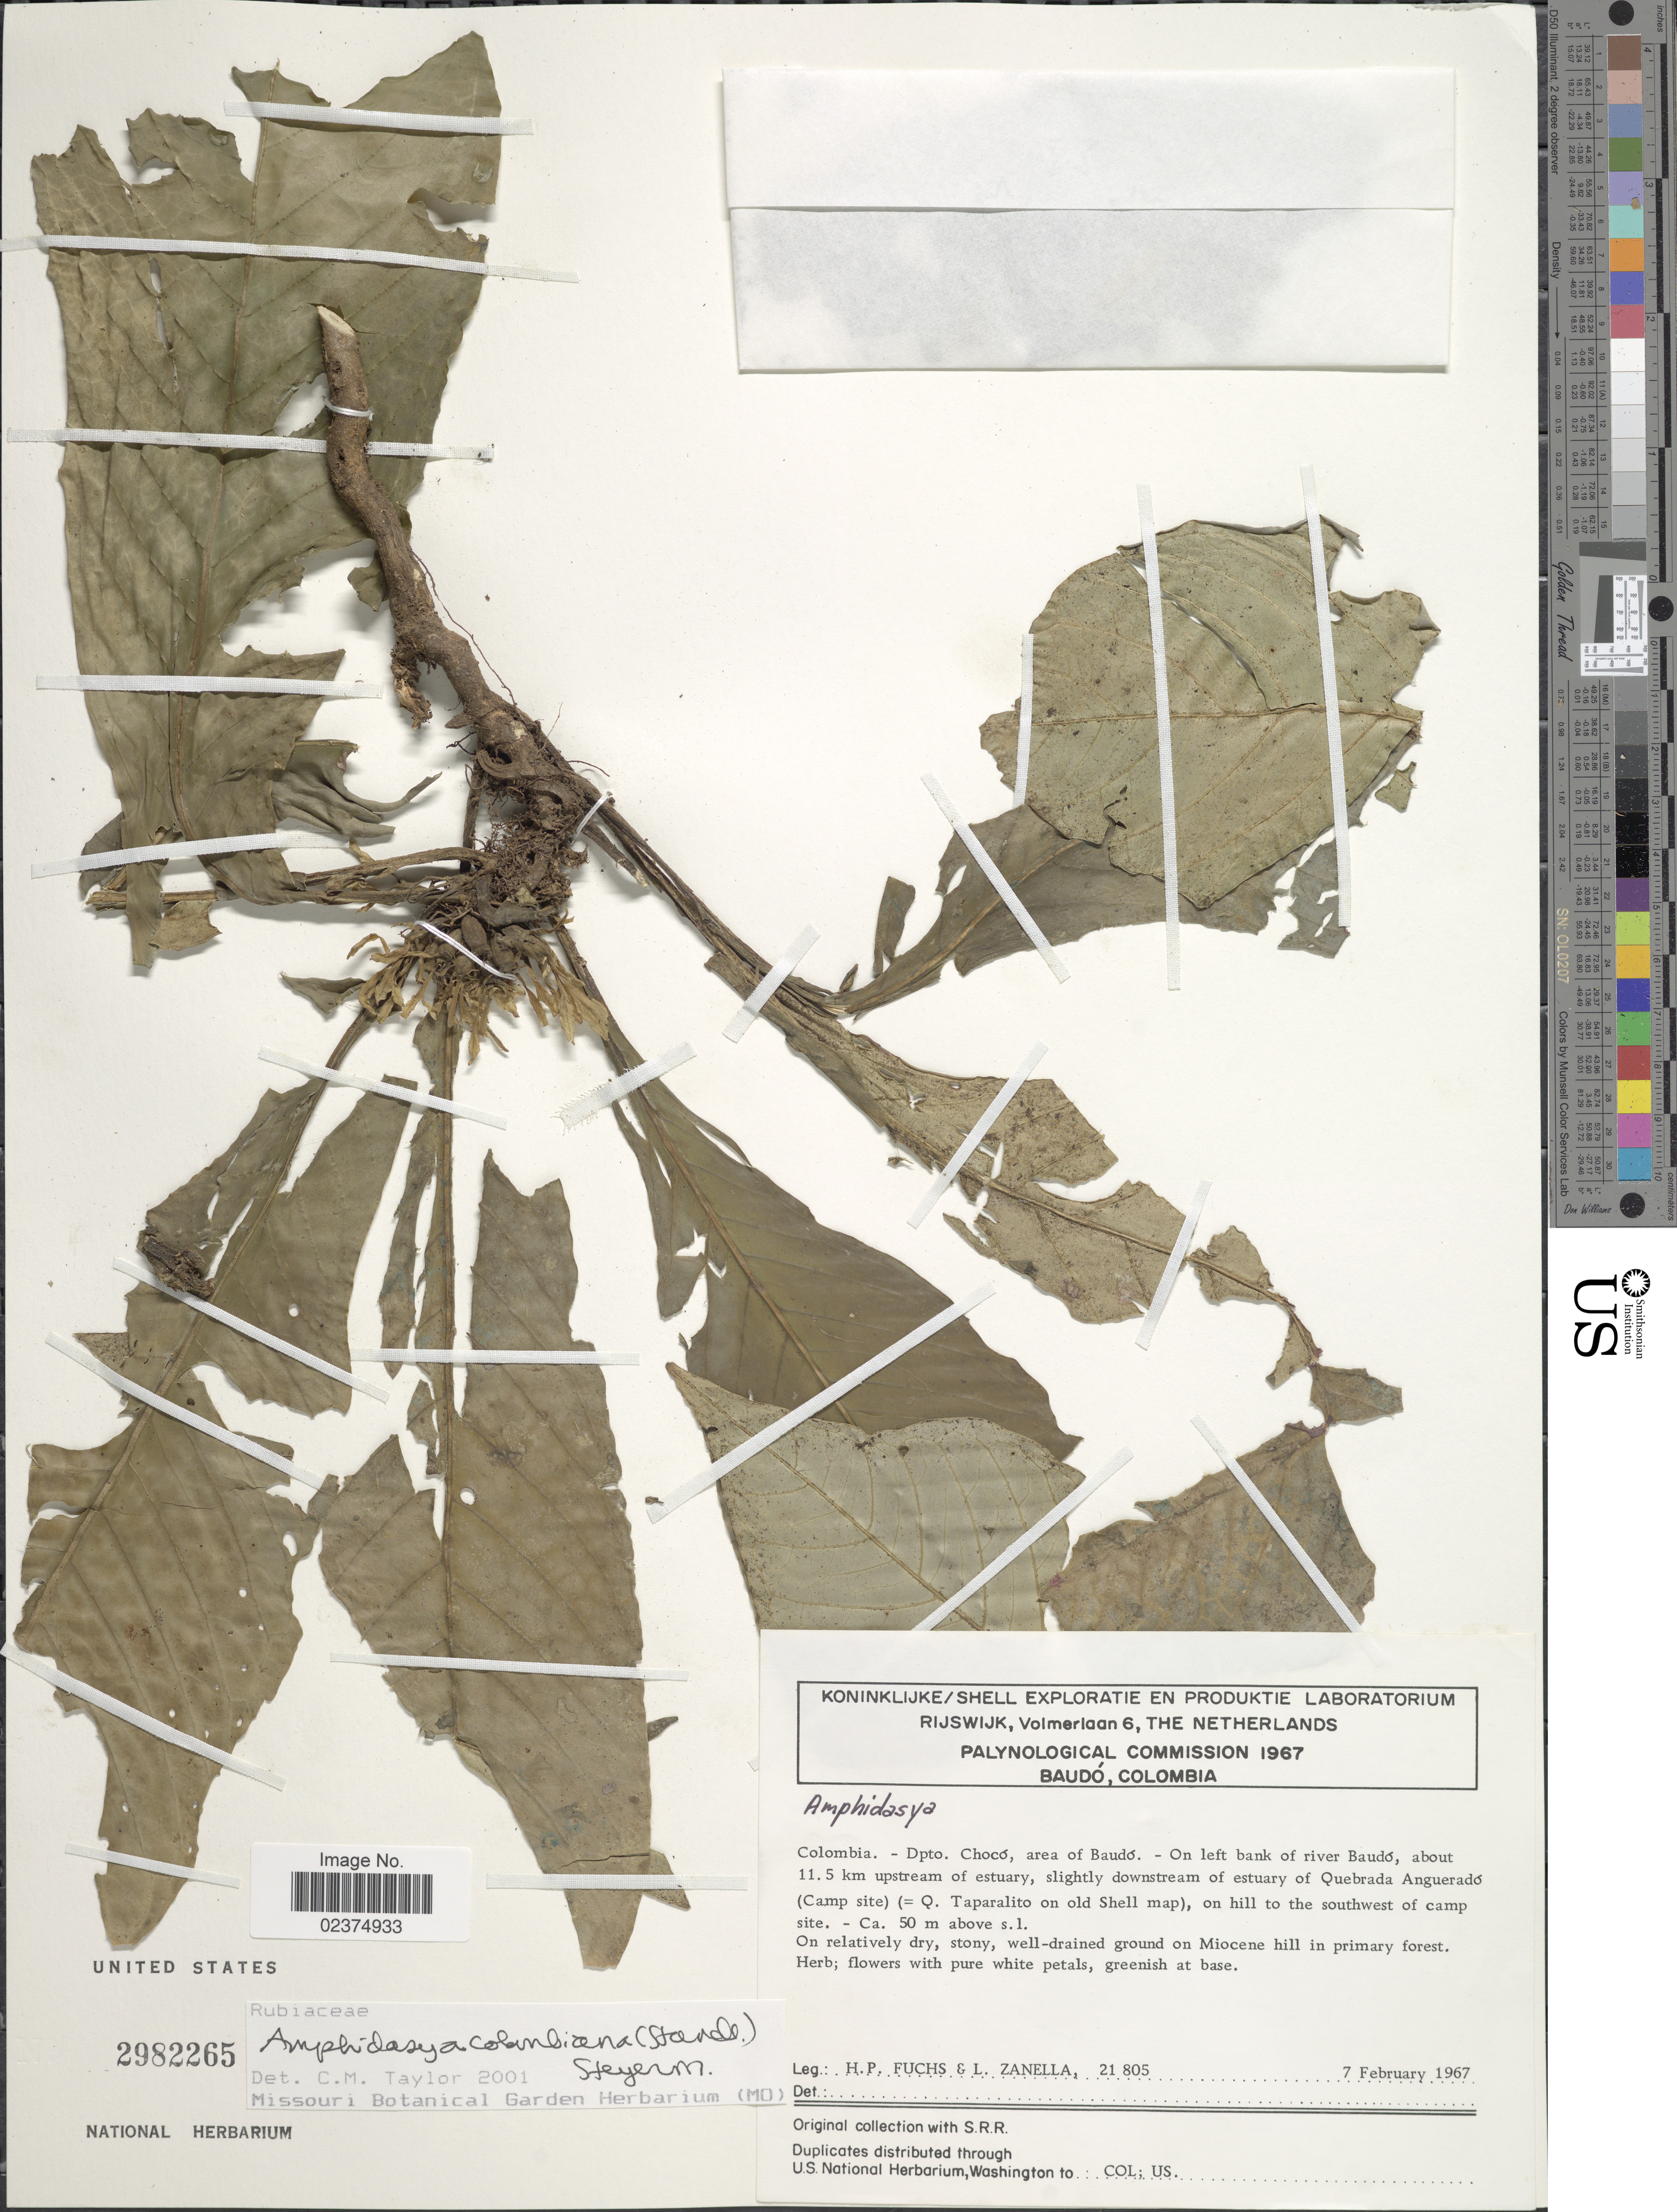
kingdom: Plantae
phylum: Tracheophyta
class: Magnoliopsida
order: Gentianales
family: Rubiaceae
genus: Amphidasya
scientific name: Amphidasya colombiana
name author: (Standl.) Steyerm.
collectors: H. P. Fuchs & L. Zanella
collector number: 21805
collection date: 1967-02-07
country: Colombia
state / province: Chocó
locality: Dpto. Choco, area of Baudo. - On left bank of river Baudo, about 11.5 km upstream of estuary, slightly downstream of estuary of Quebrada Anguerado (Camp site) (= Q. Taparalito on old Shell map), on hill to the southwest of campsite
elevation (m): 50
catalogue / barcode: US 2982265